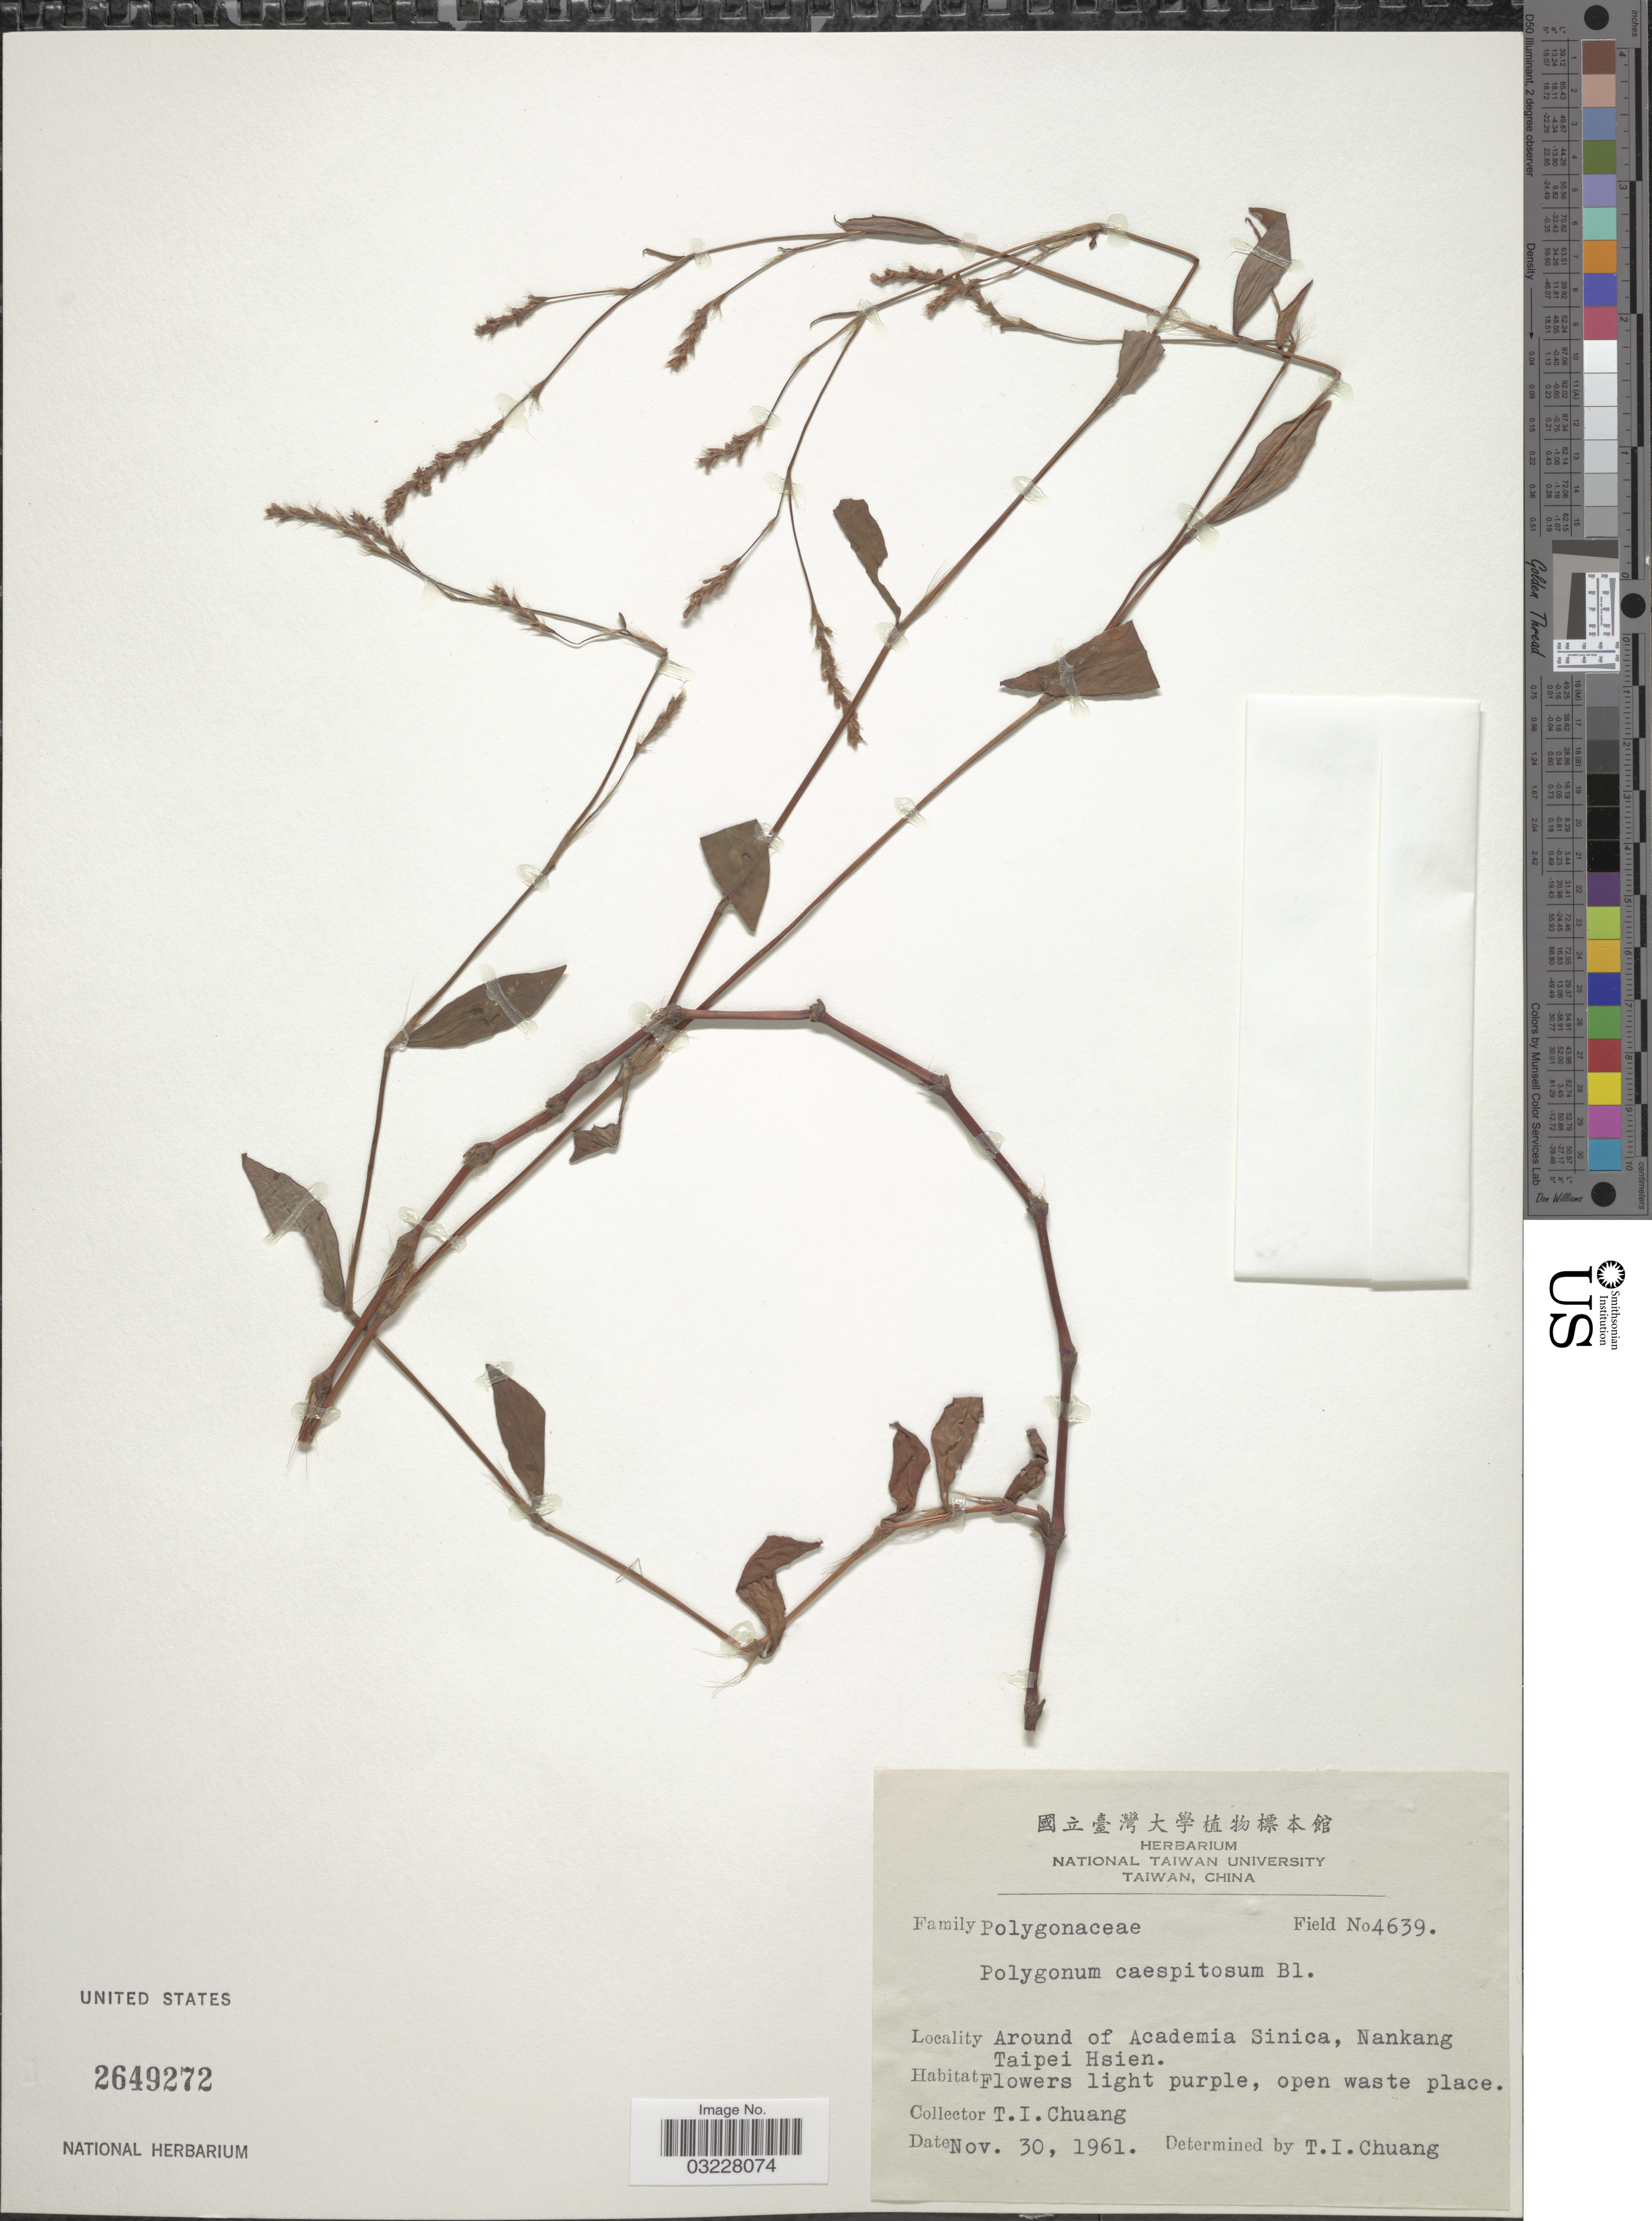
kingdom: Plantae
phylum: Tracheophyta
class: Magnoliopsida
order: Caryophyllales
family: Polygonaceae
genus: Polygonum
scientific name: Polygonum caespitosum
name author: Blume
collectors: T. Chuang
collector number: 4639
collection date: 1961-11-30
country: Taiwan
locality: Around of Academia Sinica, Nankang Taipei Hsien.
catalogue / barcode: US 2649272